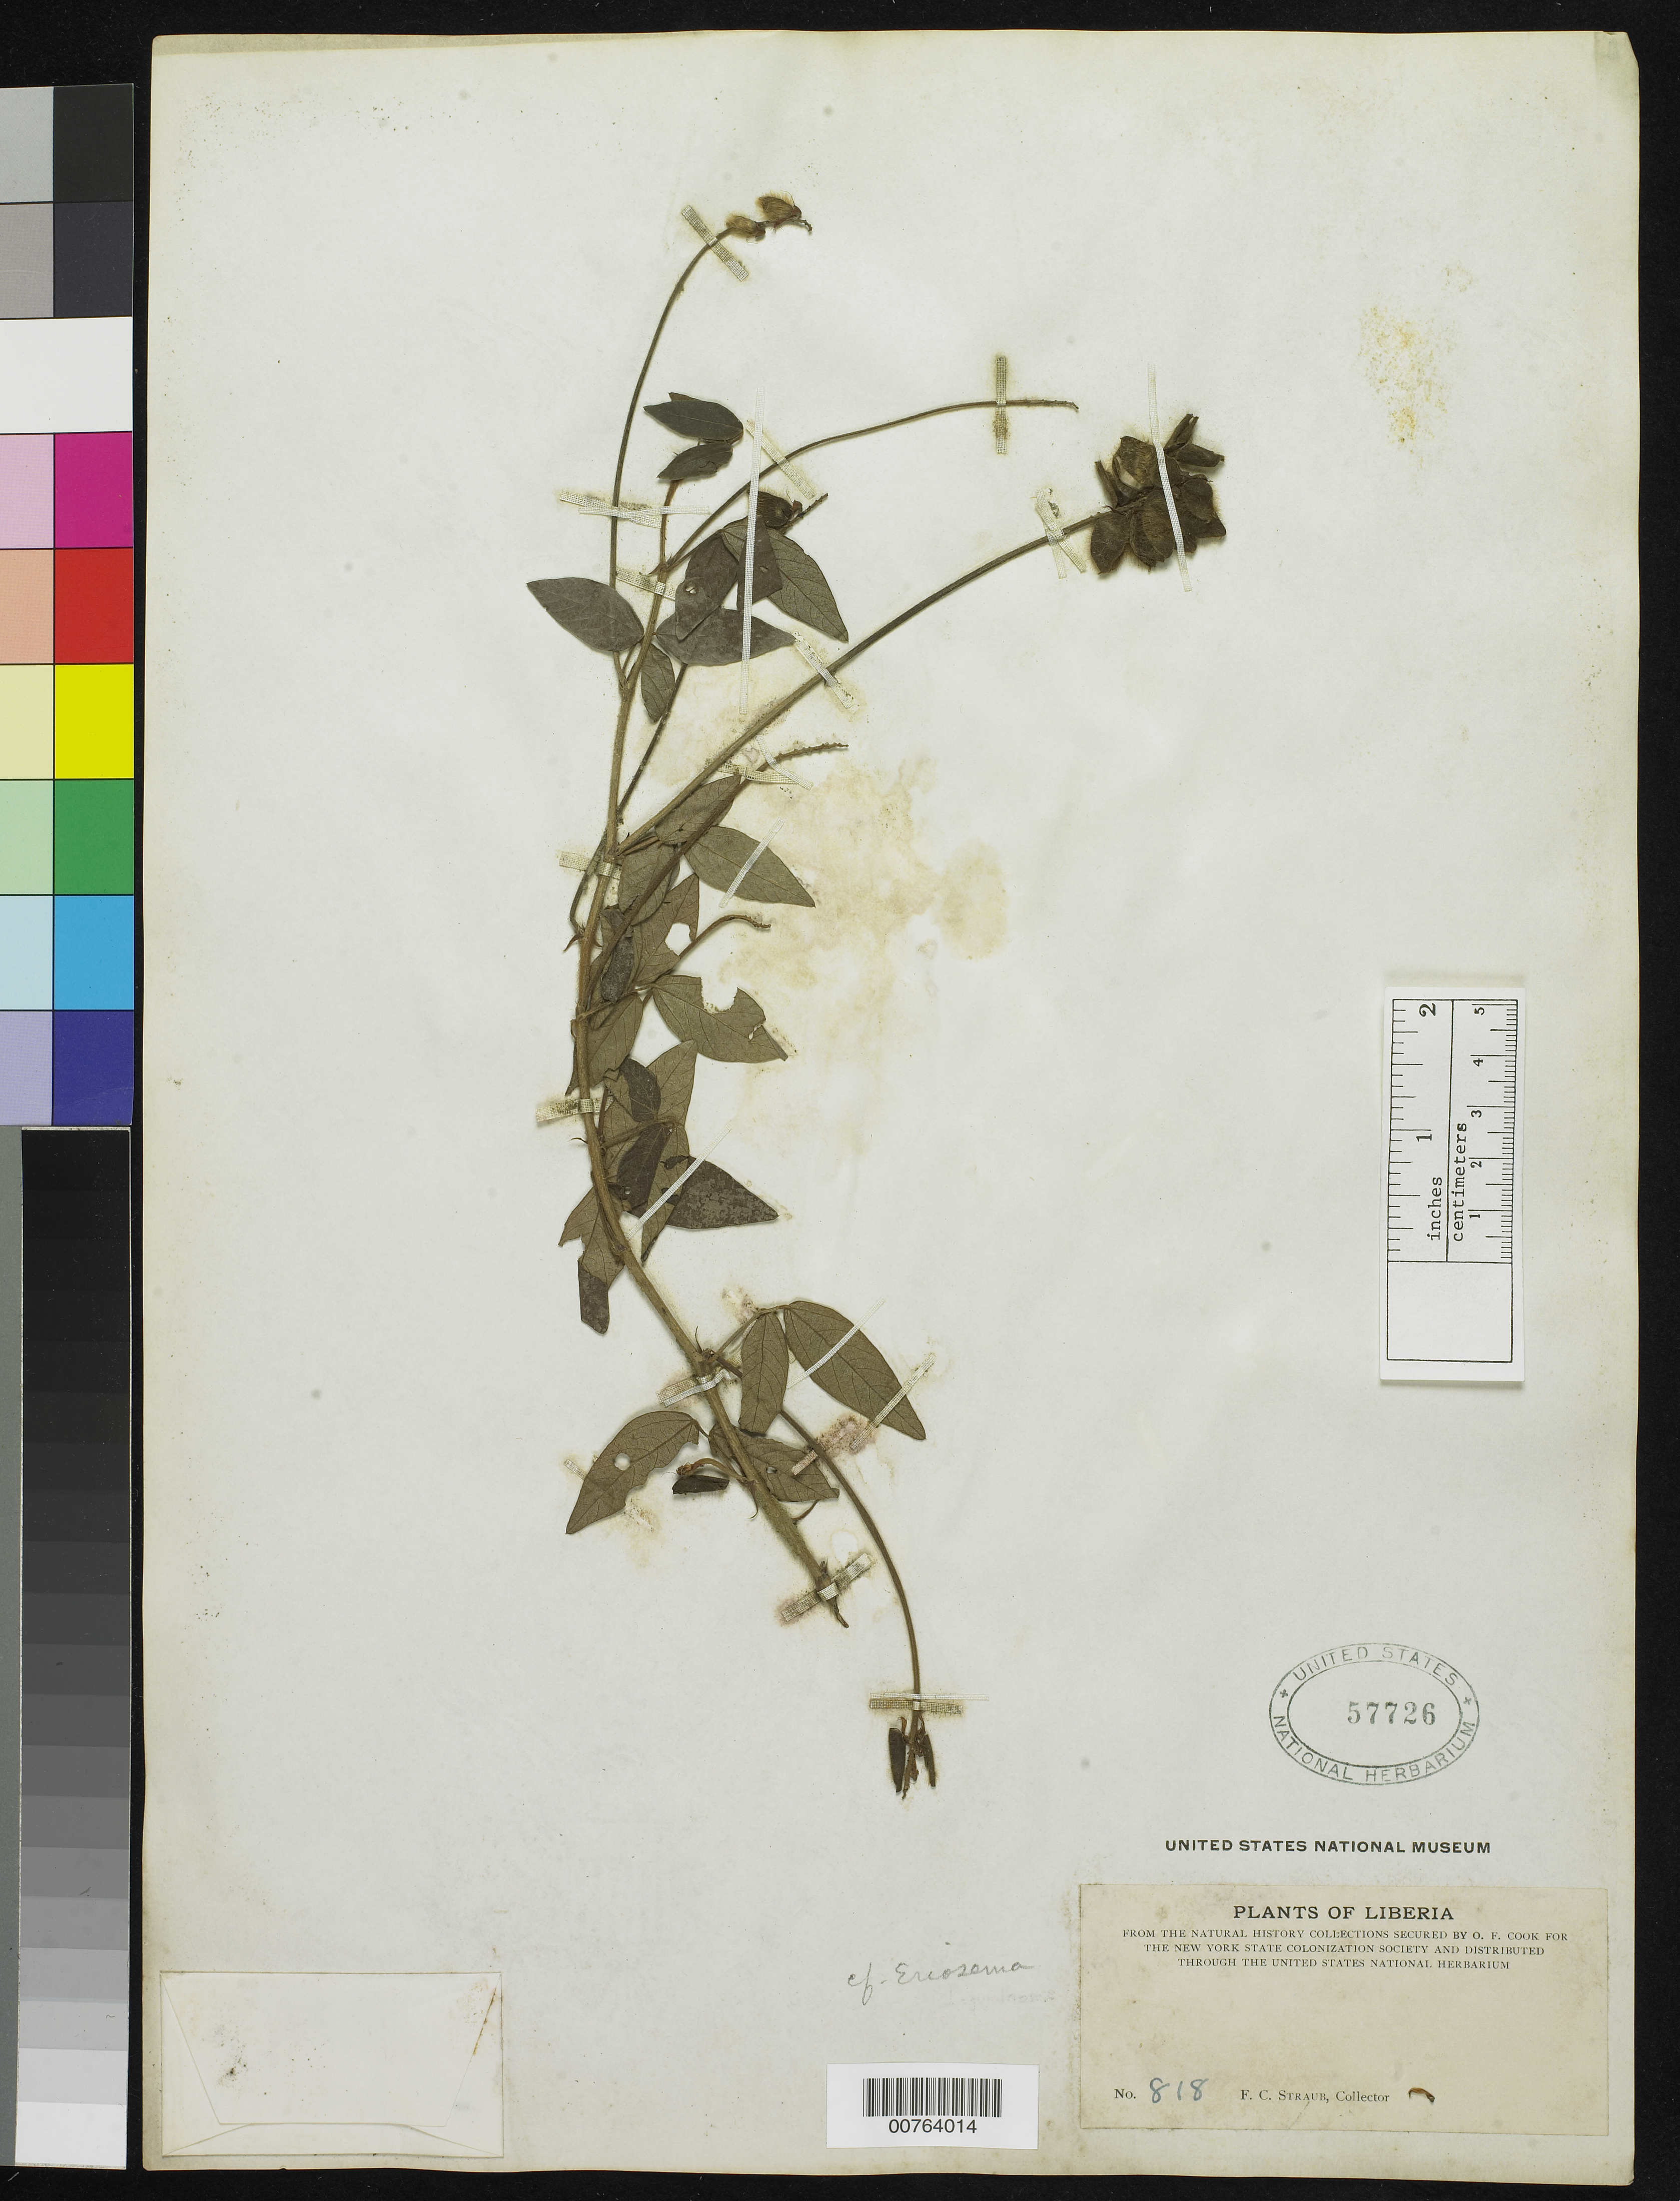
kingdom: Plantae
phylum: Tracheophyta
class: Magnoliopsida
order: Fabales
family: Fabaceae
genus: Eriosema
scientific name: Eriosema sp.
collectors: F. Straub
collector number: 818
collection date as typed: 18--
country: Liberia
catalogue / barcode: US 57726